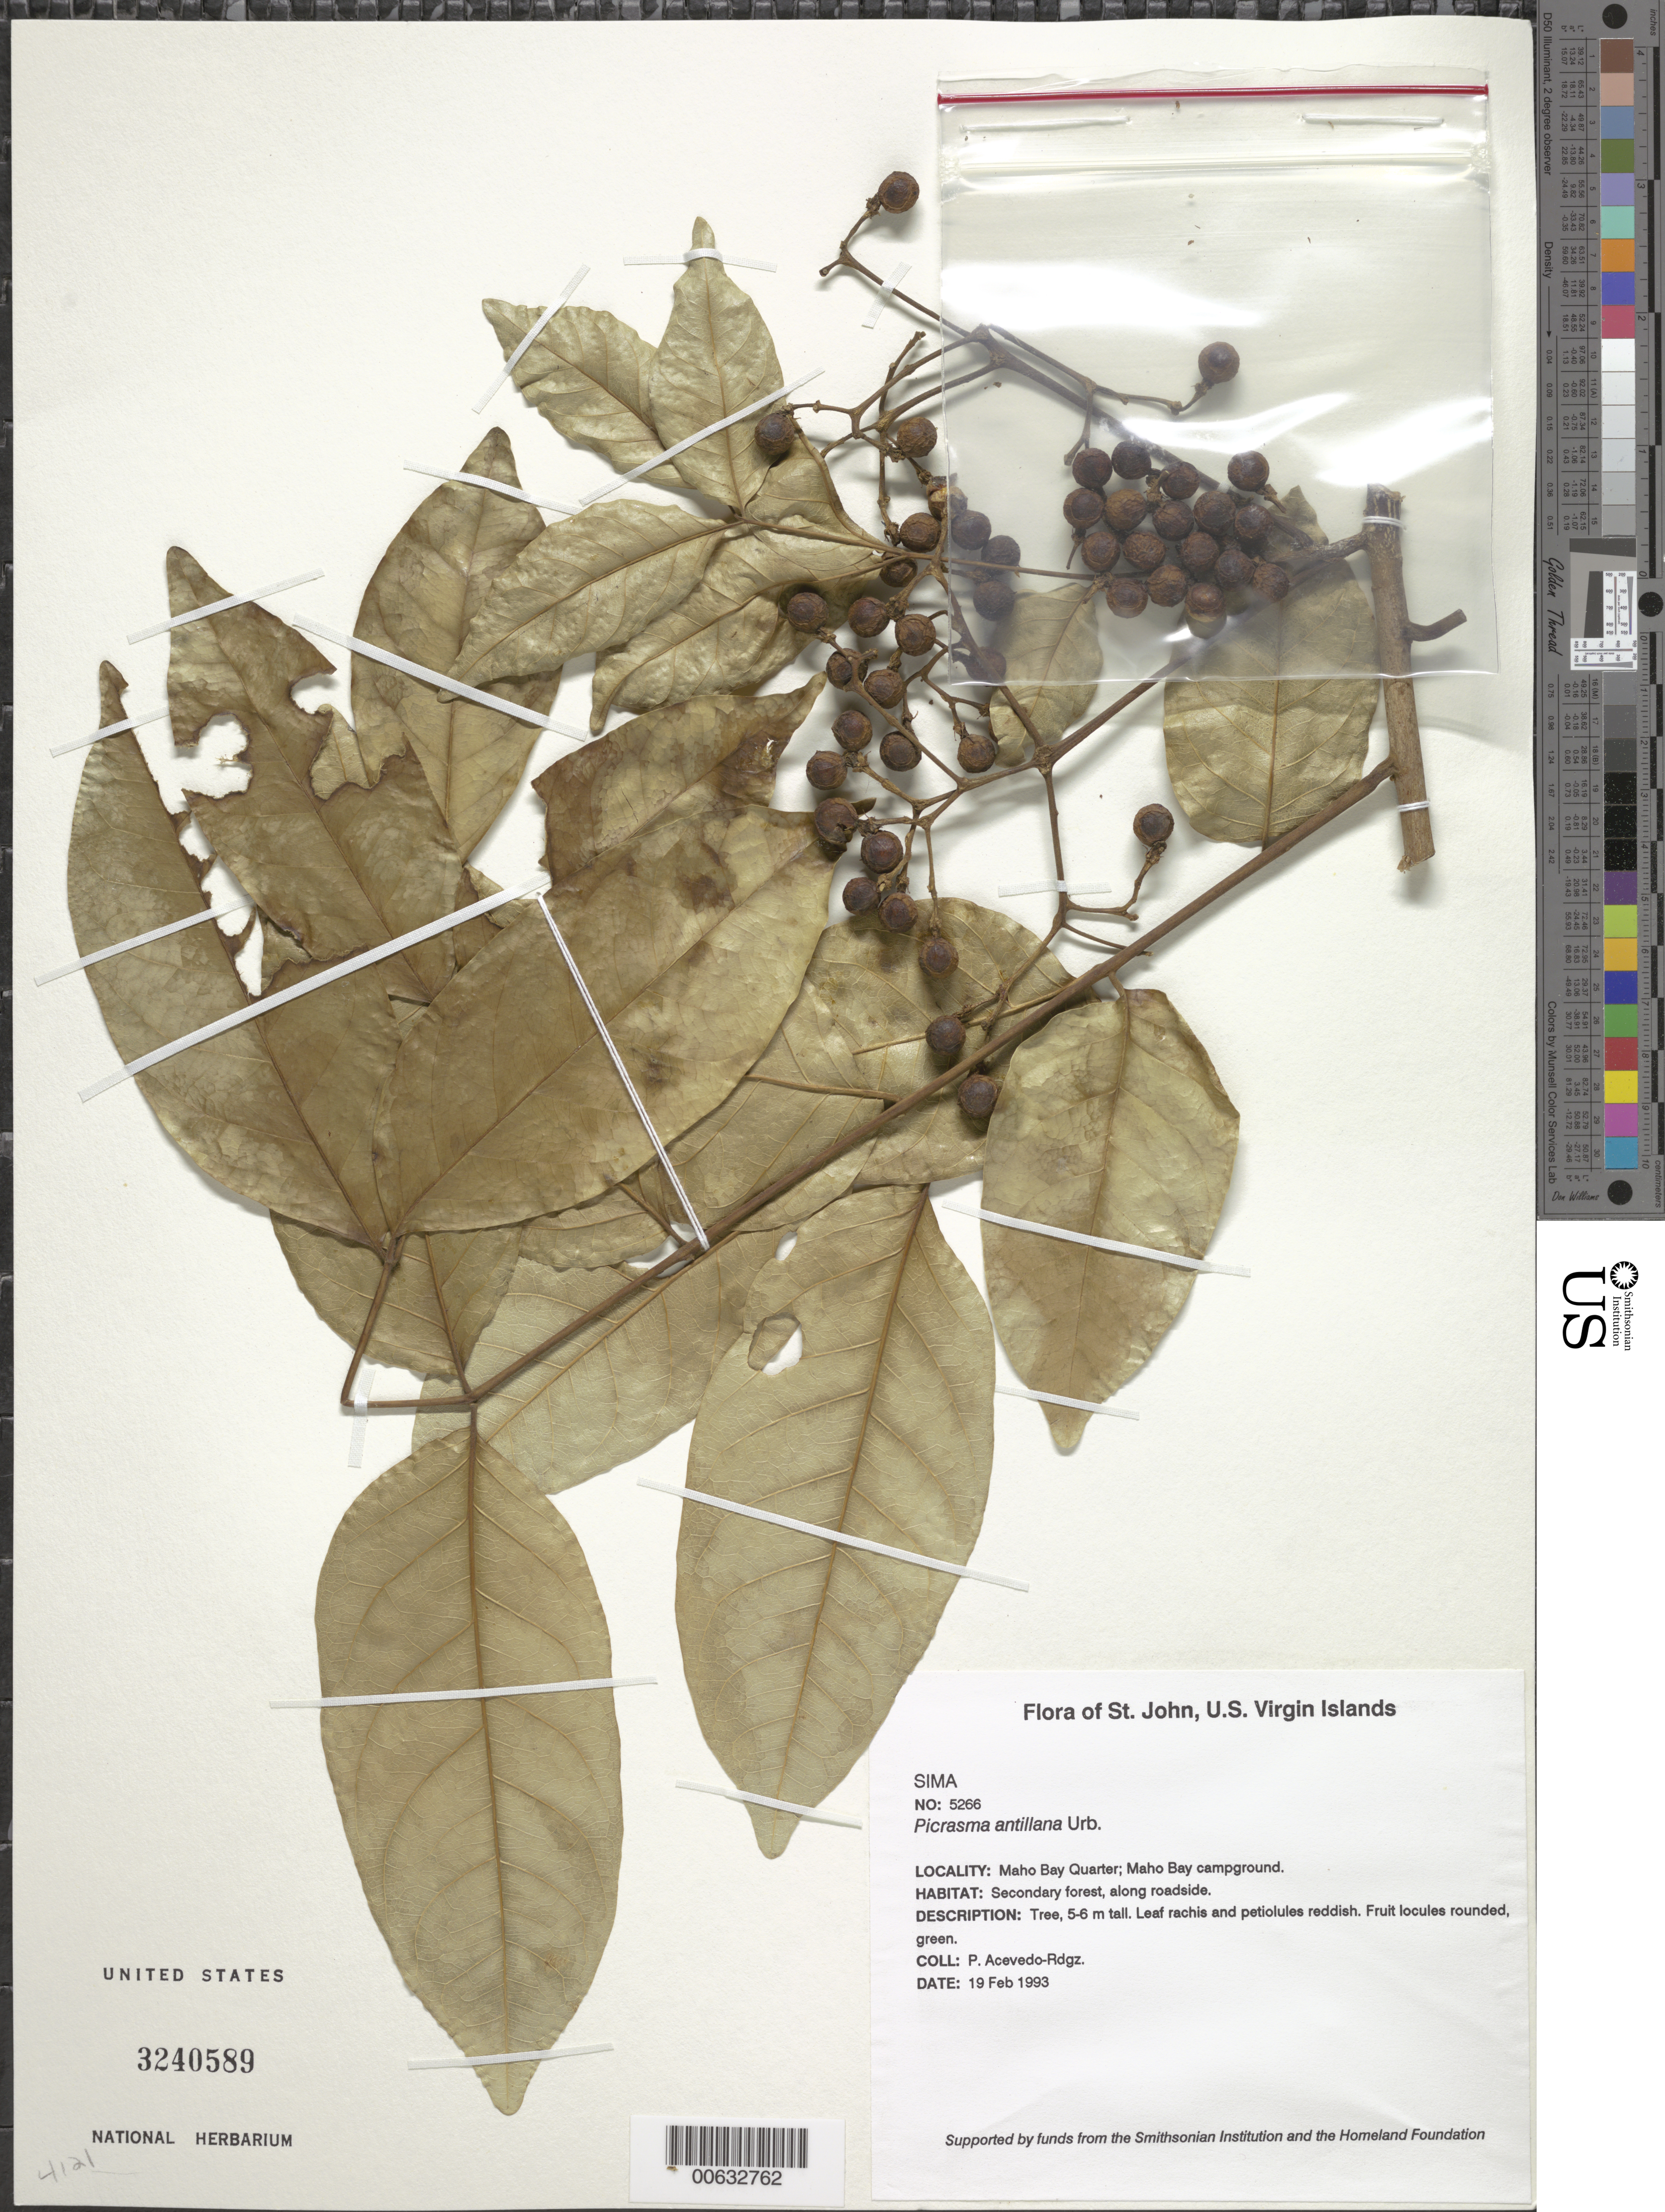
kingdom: Plantae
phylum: Tracheophyta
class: Magnoliopsida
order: Sapindales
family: Simaroubaceae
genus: Picrasma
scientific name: Picrasma antillana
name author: (Eggers) Urb.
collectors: P. Acevedo-Rodr.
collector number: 5266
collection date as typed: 19 Feb 1993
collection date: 1993-02-19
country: U.S. Virgin Islands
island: St. John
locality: Maho Bay Quarter; Maho Bay campground.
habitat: secondary forest, along roadside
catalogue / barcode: US 3240589